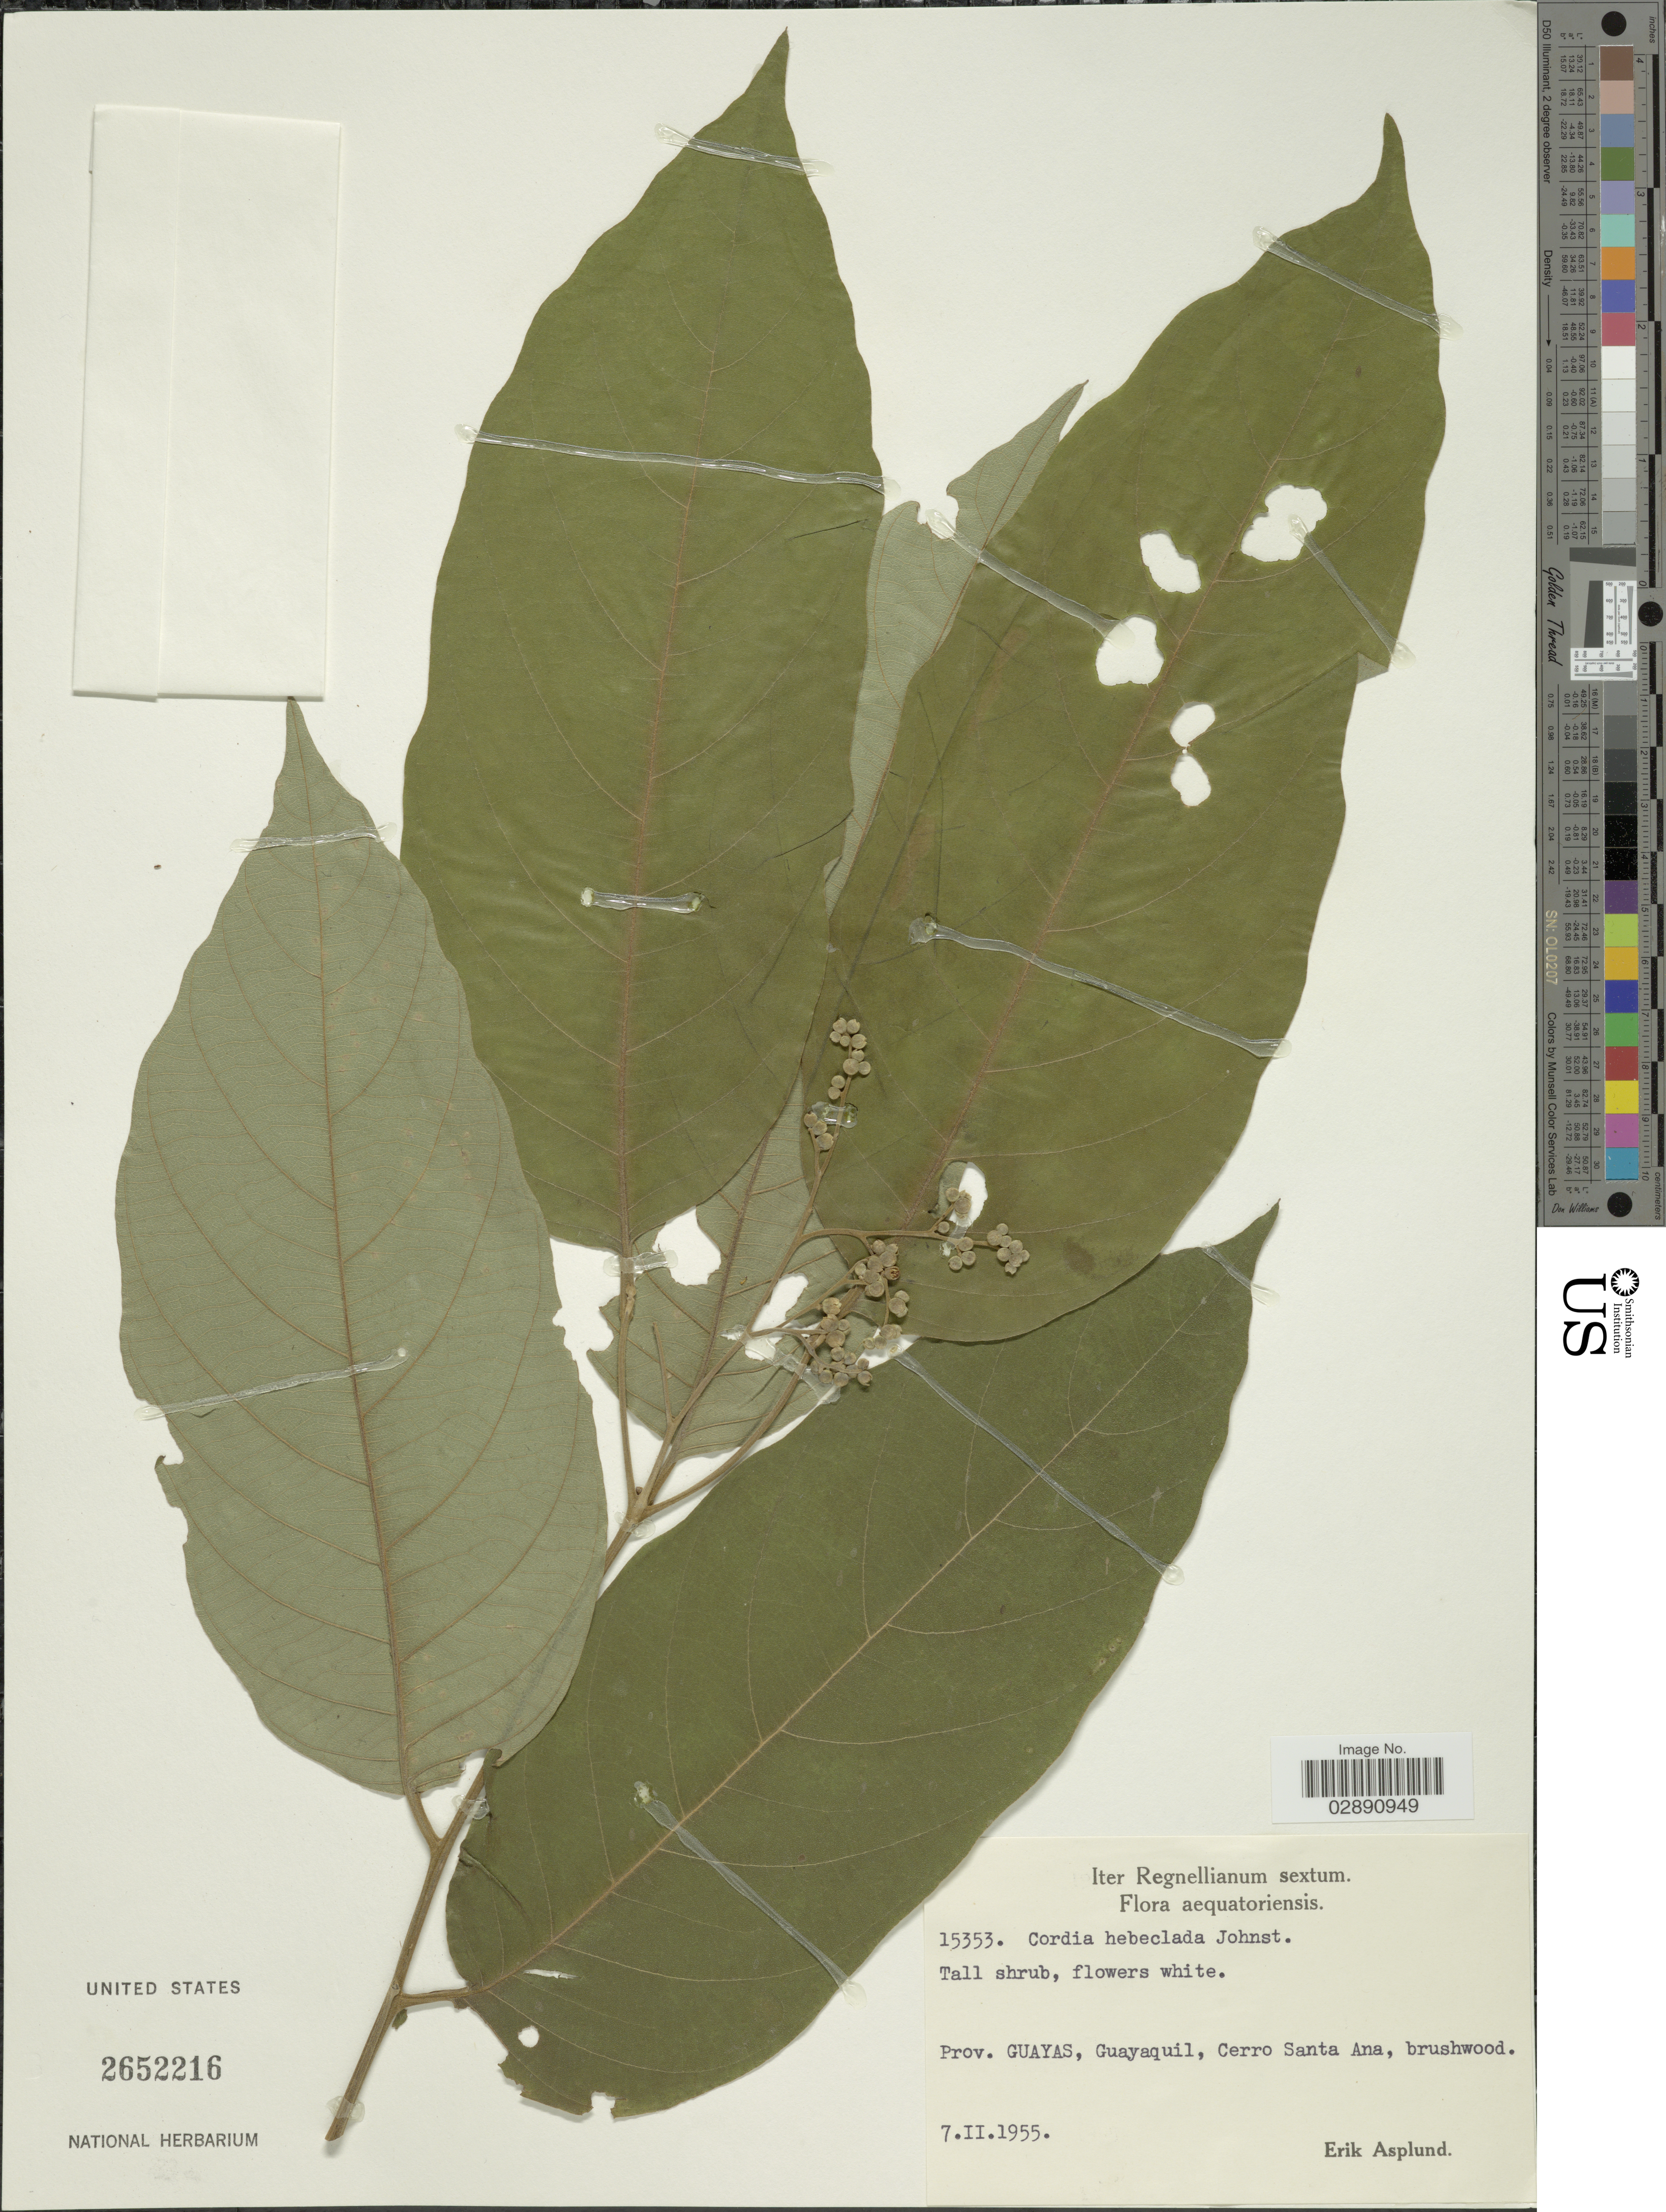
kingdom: Plantae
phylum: Tracheophyta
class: Magnoliopsida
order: Boraginales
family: Cordiaceae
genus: Cordia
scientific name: Cordia hebeclada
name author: I.M. Johnst.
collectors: E. Asplund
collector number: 15353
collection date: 1955-02-07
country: Ecuador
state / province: Guayas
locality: Guayaquil, Cerro Santa Ana.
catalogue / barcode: US 2652216